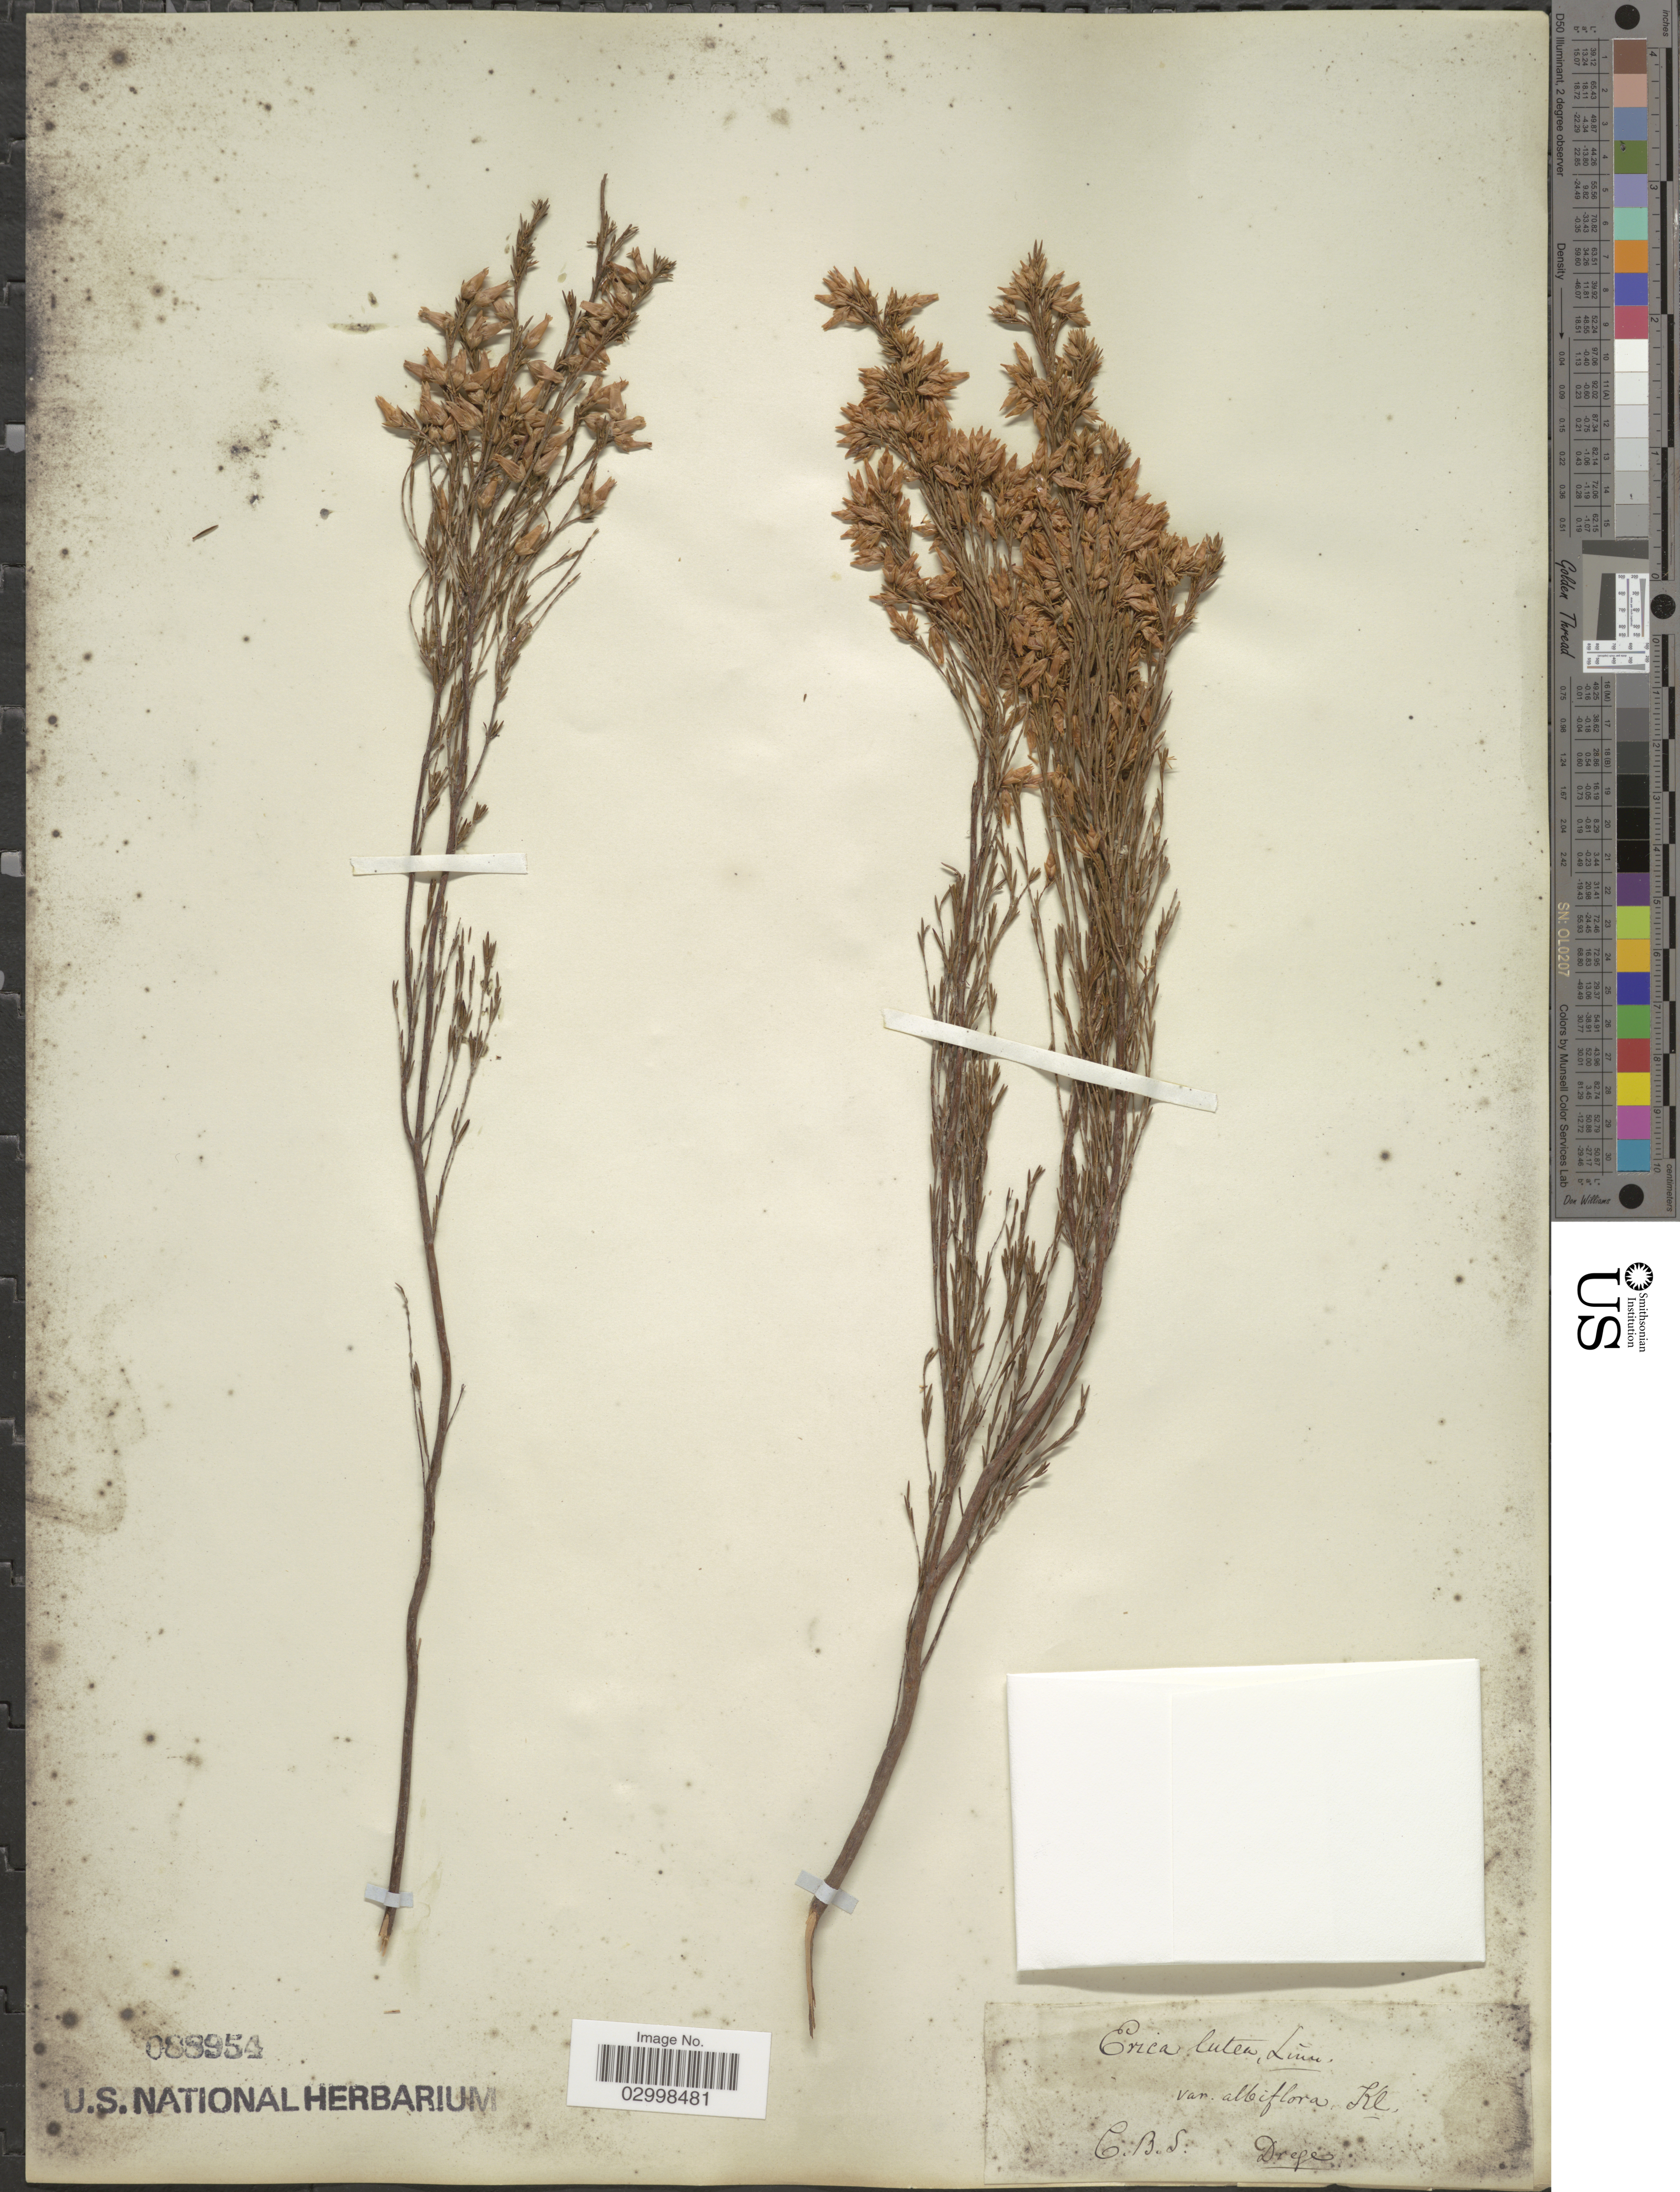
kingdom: Plantae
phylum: Tracheophyta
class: Magnoliopsida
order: Ericales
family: Ericaceae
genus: Erica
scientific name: Erica lutea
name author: P.J. Bergius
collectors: Drege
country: South Africa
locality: C. B. S.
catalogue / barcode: US 88954